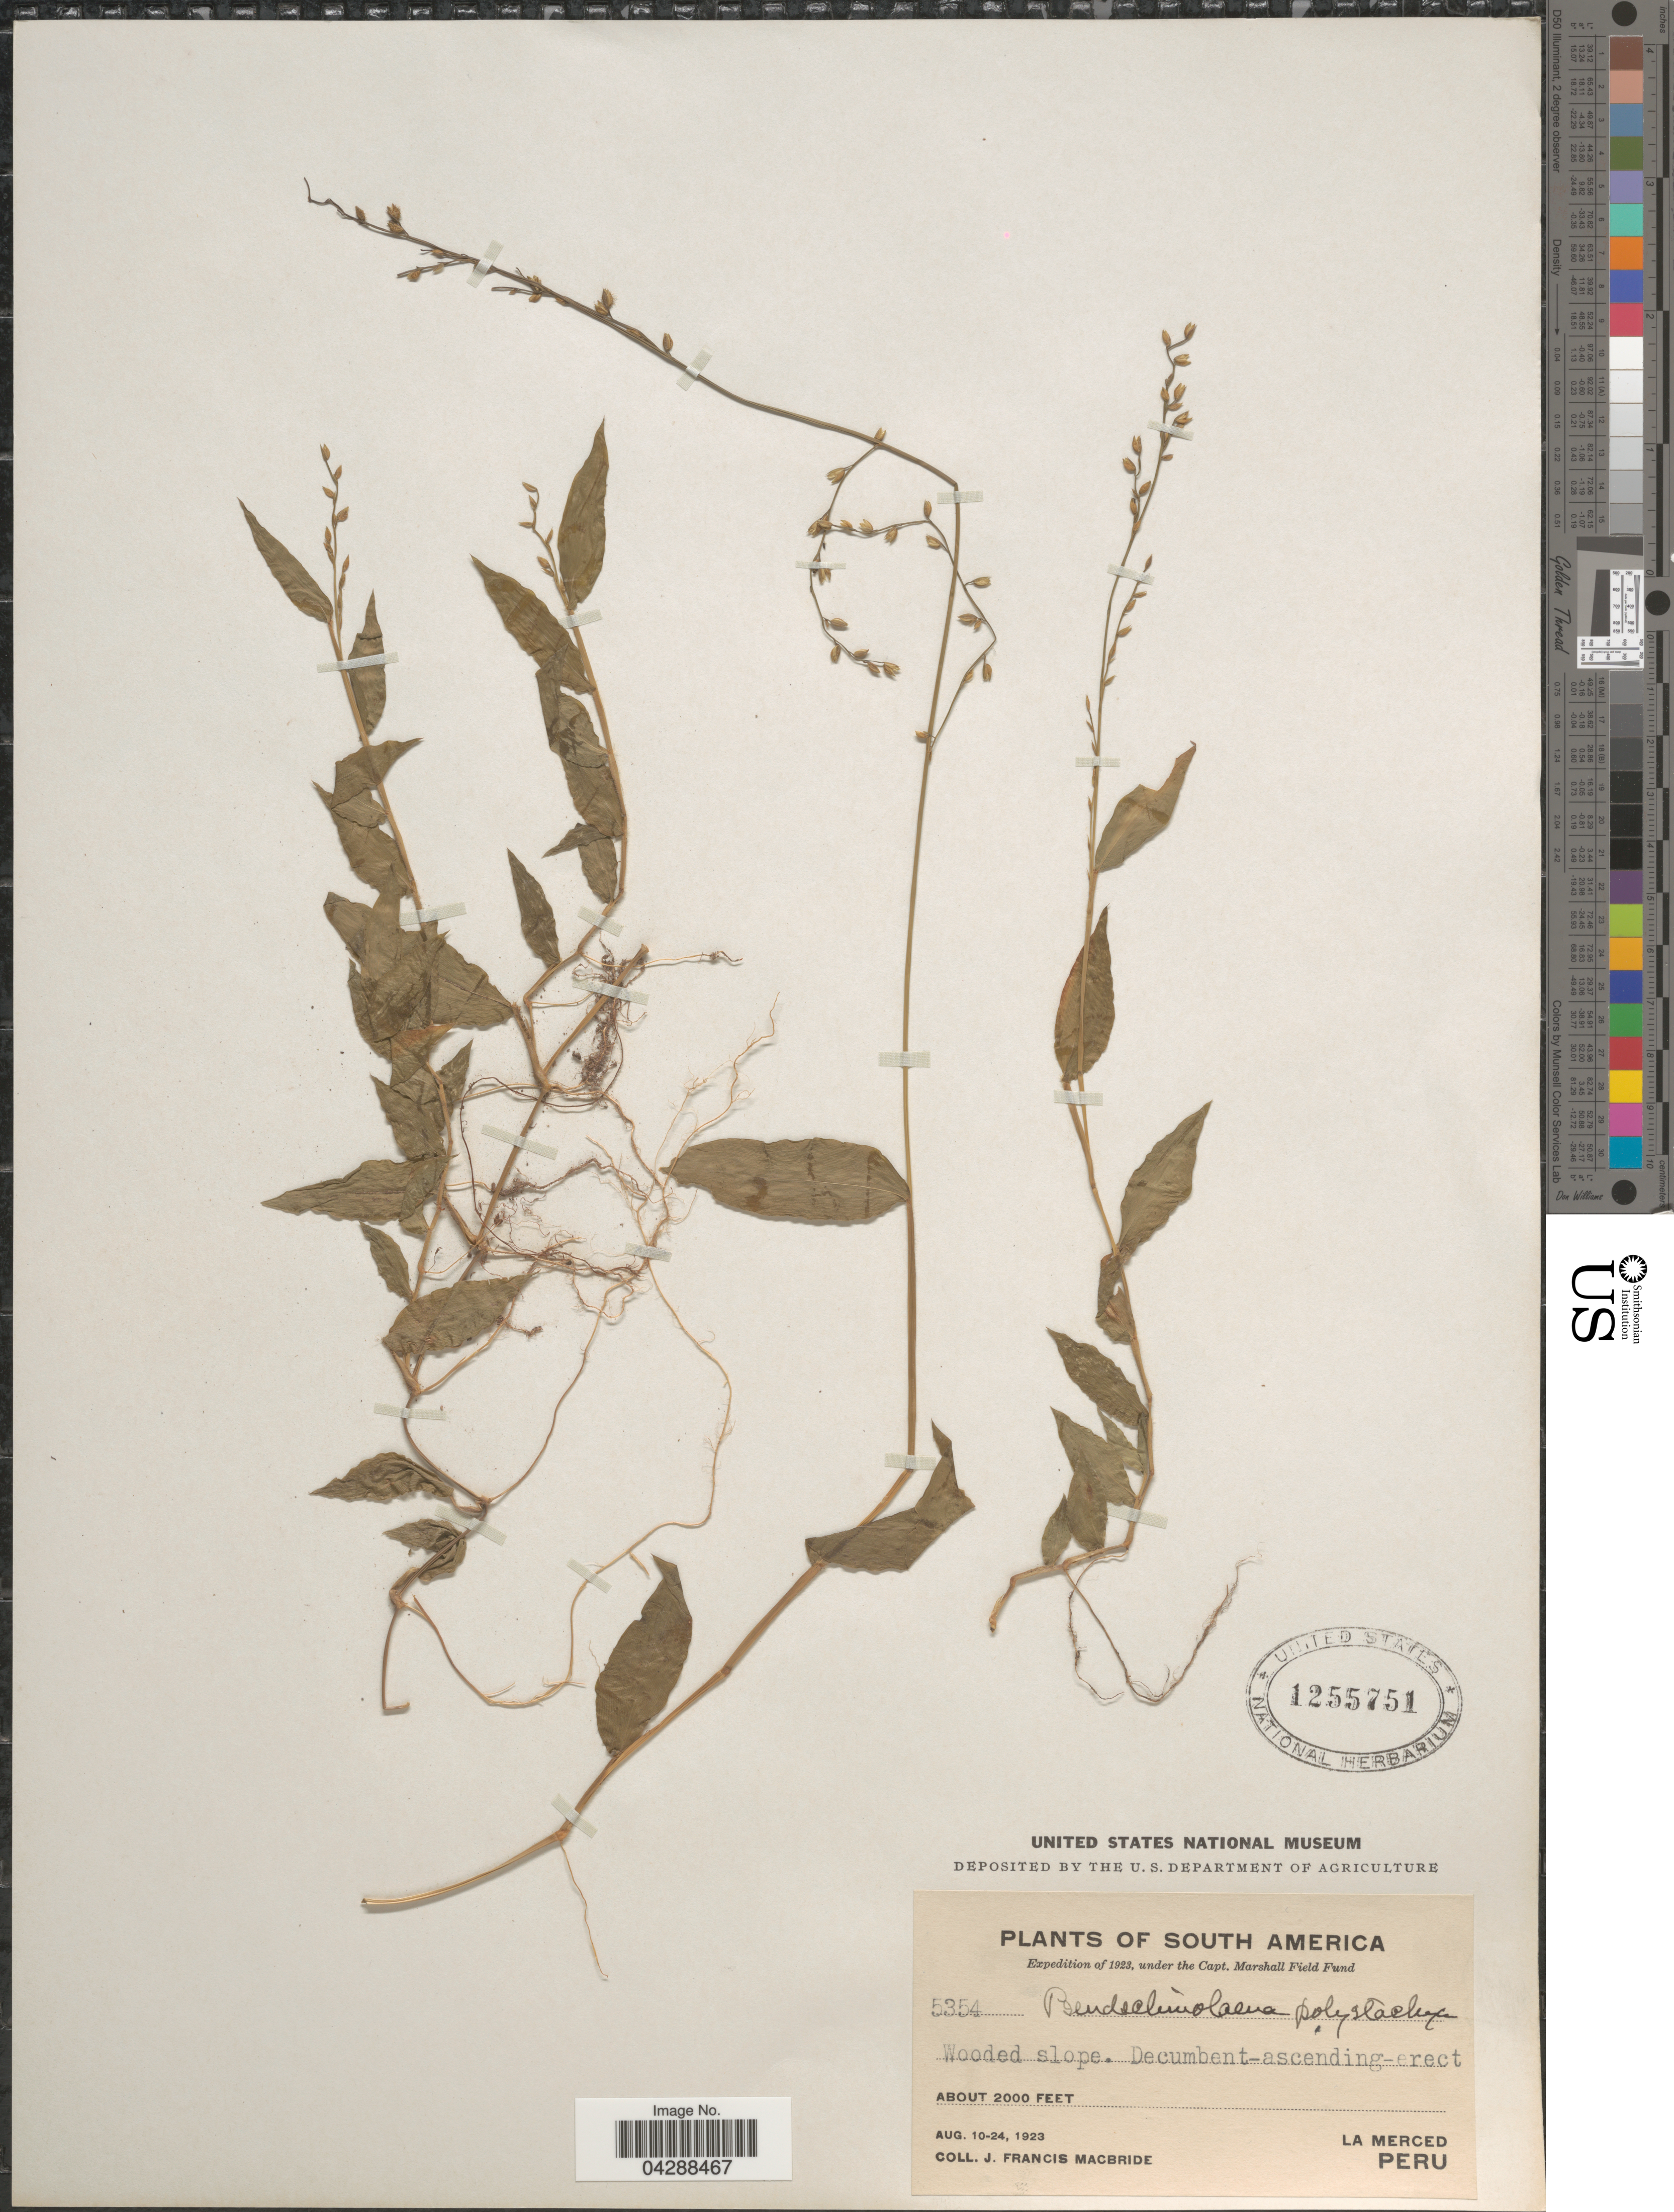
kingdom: Plantae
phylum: Tracheophyta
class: Liliopsida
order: Poales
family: Poaceae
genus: Pseudechinolaena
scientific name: Pseudechinolaena polystachya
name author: (Kunth) Stapf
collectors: J. F. Macbride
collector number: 5354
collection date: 1923-08-10/1923-08-24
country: Peru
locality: Expedition of 1923. Wooded slope. La Merced.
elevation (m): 610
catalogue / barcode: US 1255751